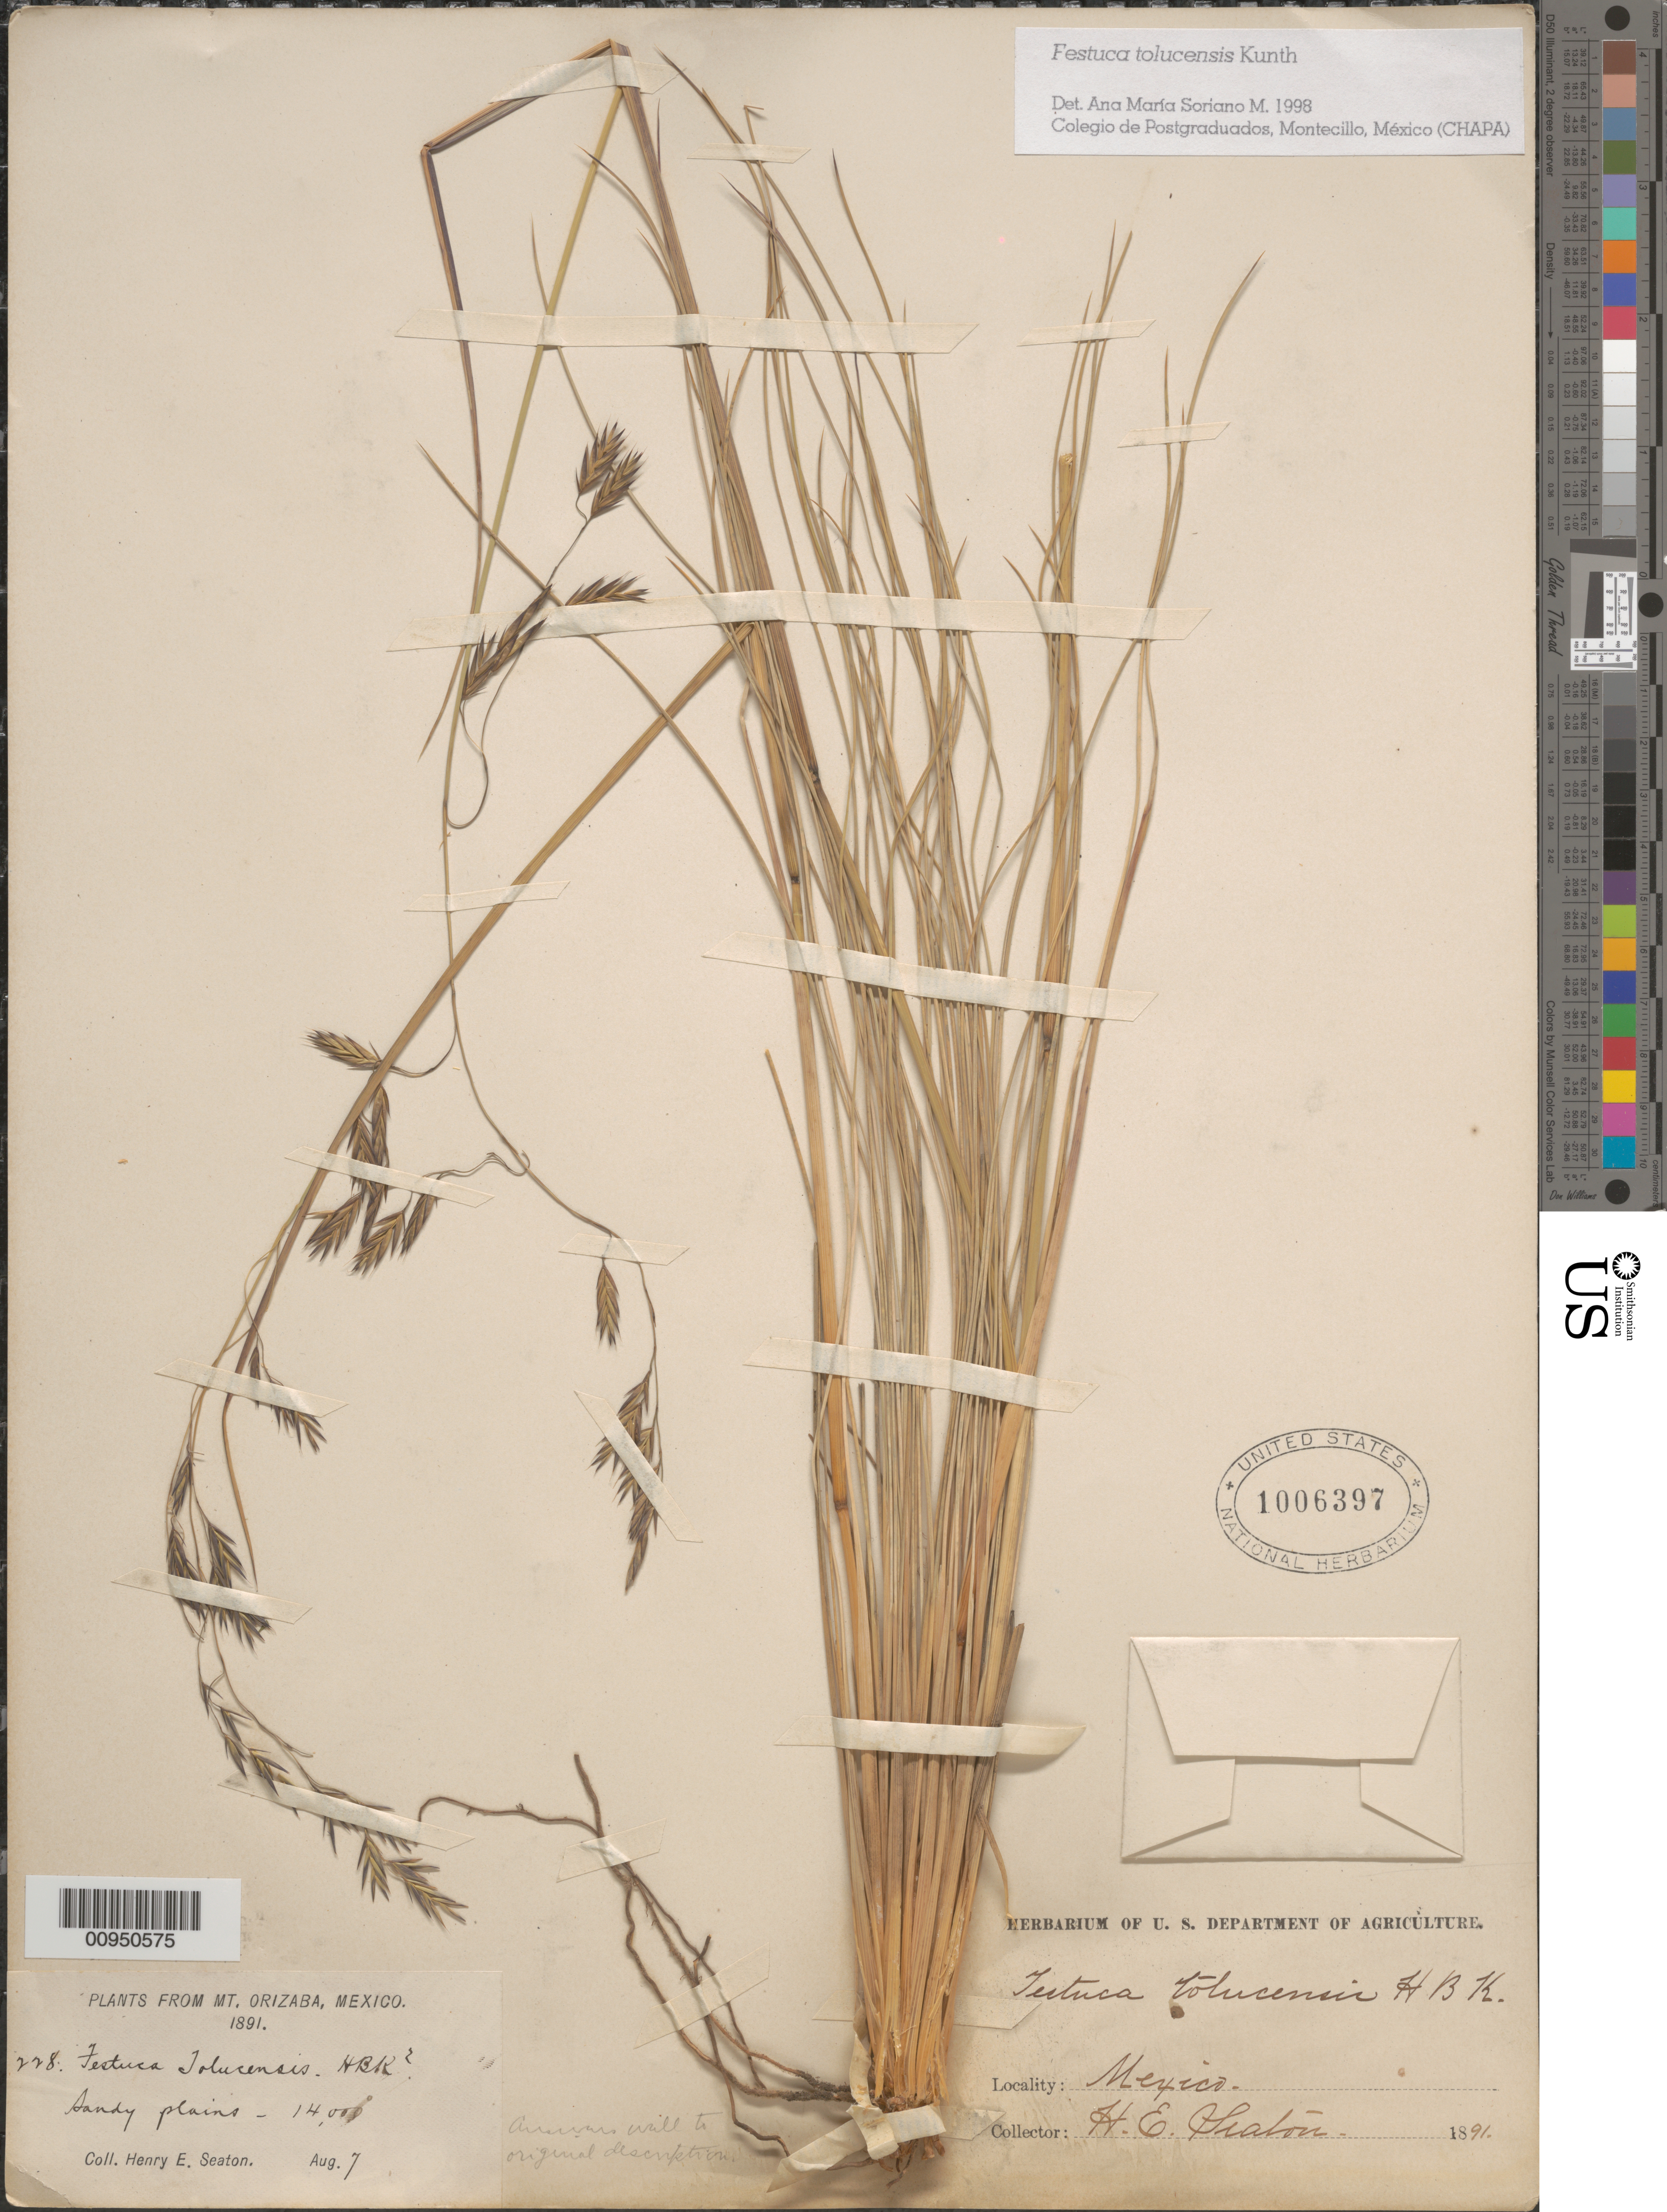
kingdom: Plantae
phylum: Tracheophyta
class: Liliopsida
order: Poales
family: Poaceae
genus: Festuca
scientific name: Festuca tolucensis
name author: Kunth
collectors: H. E. Seaton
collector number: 228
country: Mexico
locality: Mt. Orizaba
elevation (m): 4267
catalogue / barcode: US 1006397